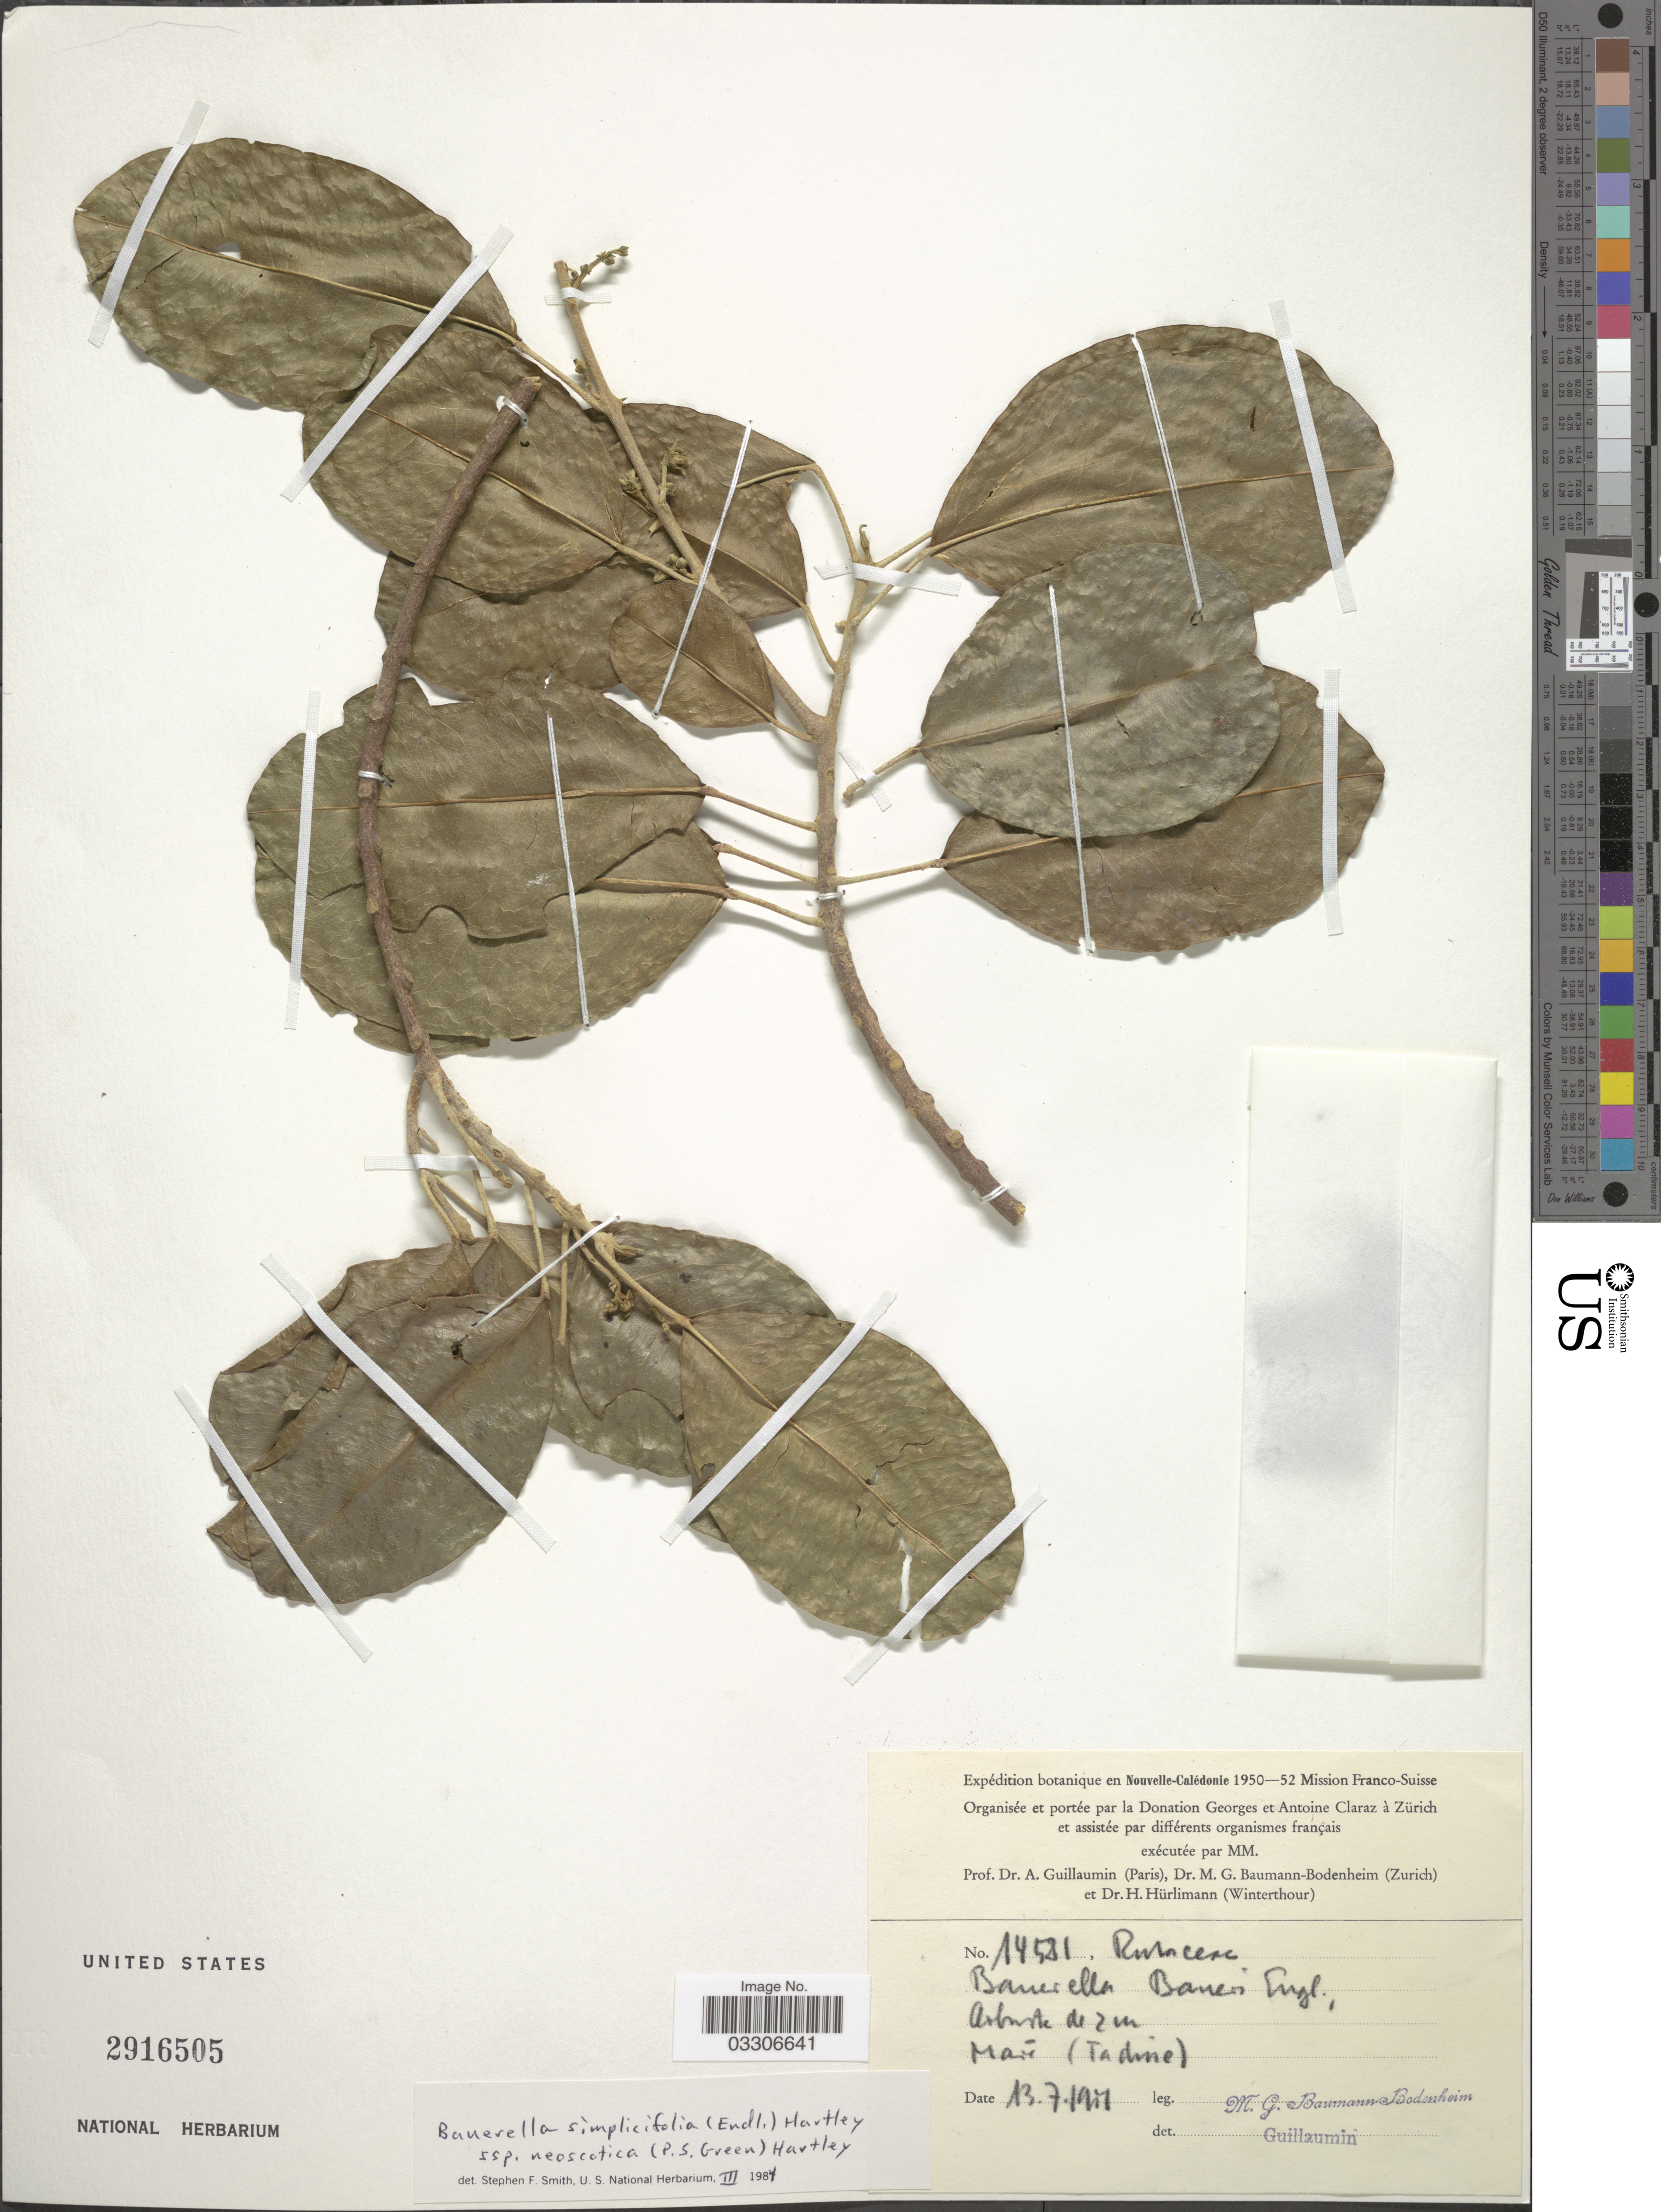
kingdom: Plantae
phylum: Tracheophyta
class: Magnoliopsida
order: Sapindales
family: Rutaceae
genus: Sarcomelicope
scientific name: Sarcomelicope simplicifolia subsp. neoscotica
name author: (McGill. & P.S. Green) T.G. Hartley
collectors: M. G. Baumann-Bodenheim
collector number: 14531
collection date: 1951-07-13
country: New Caledonia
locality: Nouvelle-Calédonie. Maré (Tadine).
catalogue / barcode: US 2916505